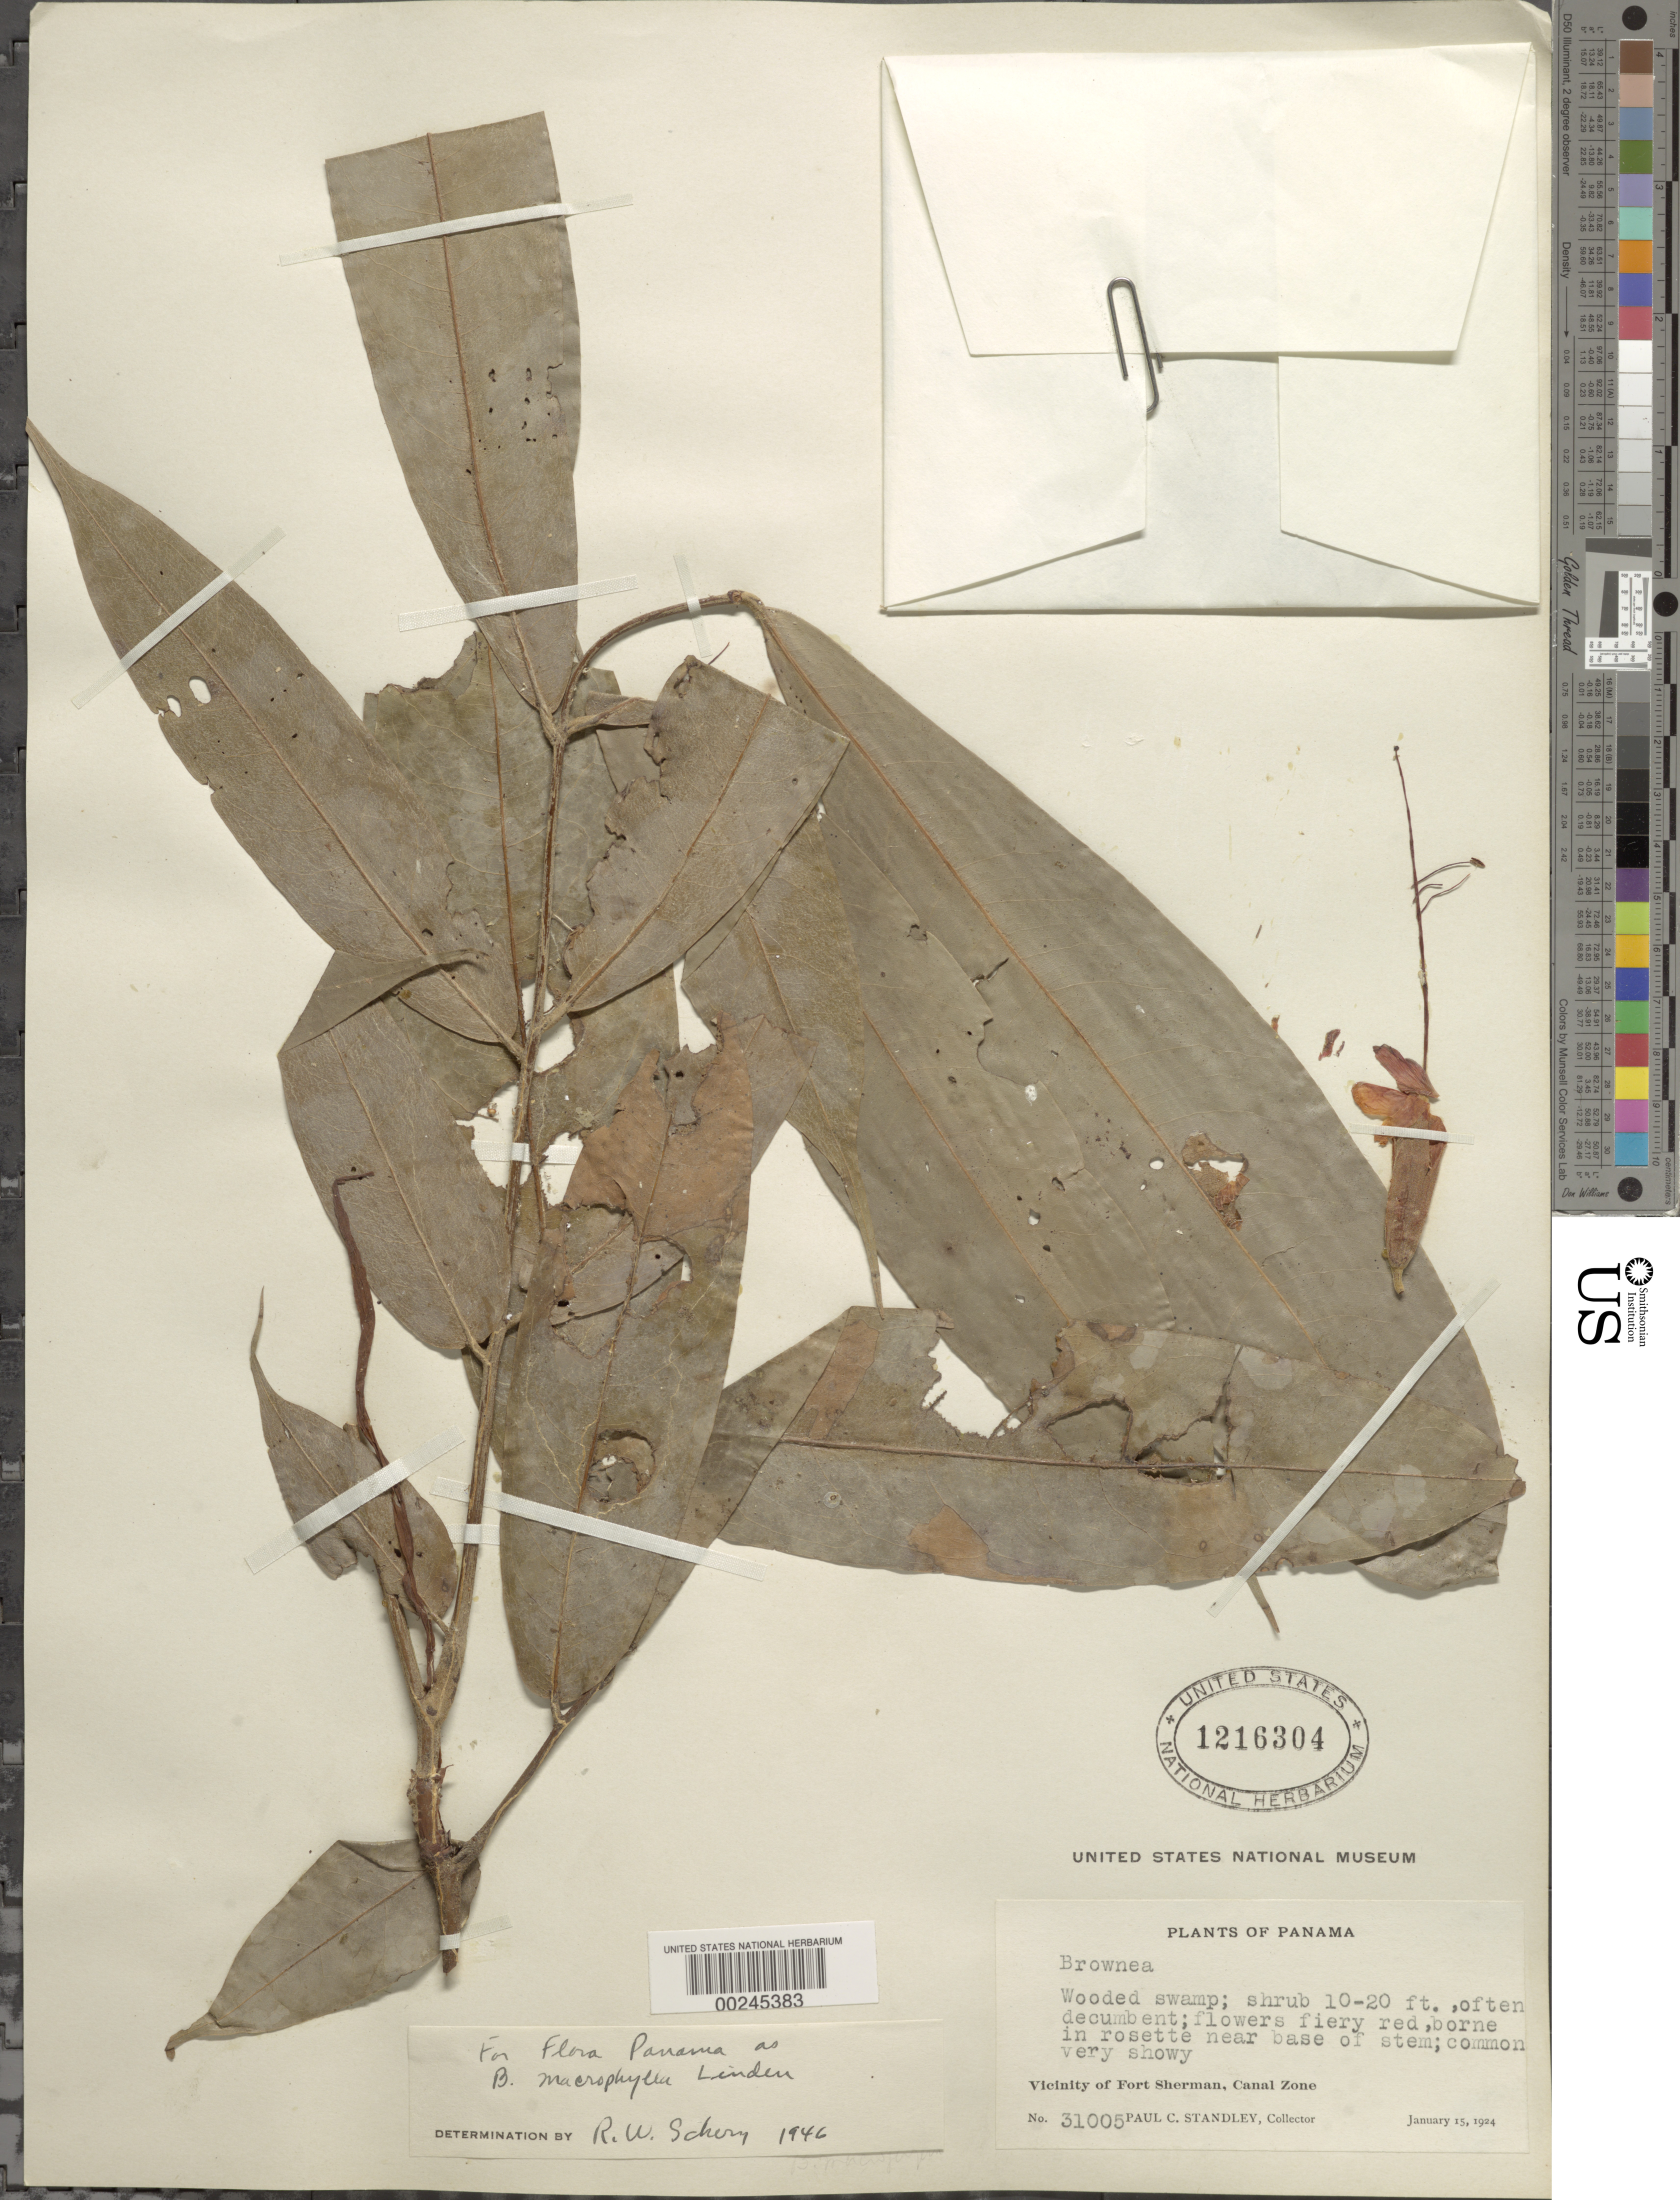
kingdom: Plantae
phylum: Tracheophyta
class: Magnoliopsida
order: Fabales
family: Fabaceae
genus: Brownea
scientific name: Brownea macrophylla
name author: B.L. Linden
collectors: P. C. Standley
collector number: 31005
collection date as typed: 15 Jan 1924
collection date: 1924-01-15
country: Panama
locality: Vicinity of Fort Sherman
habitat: Wooded swamp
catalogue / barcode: US 1216304